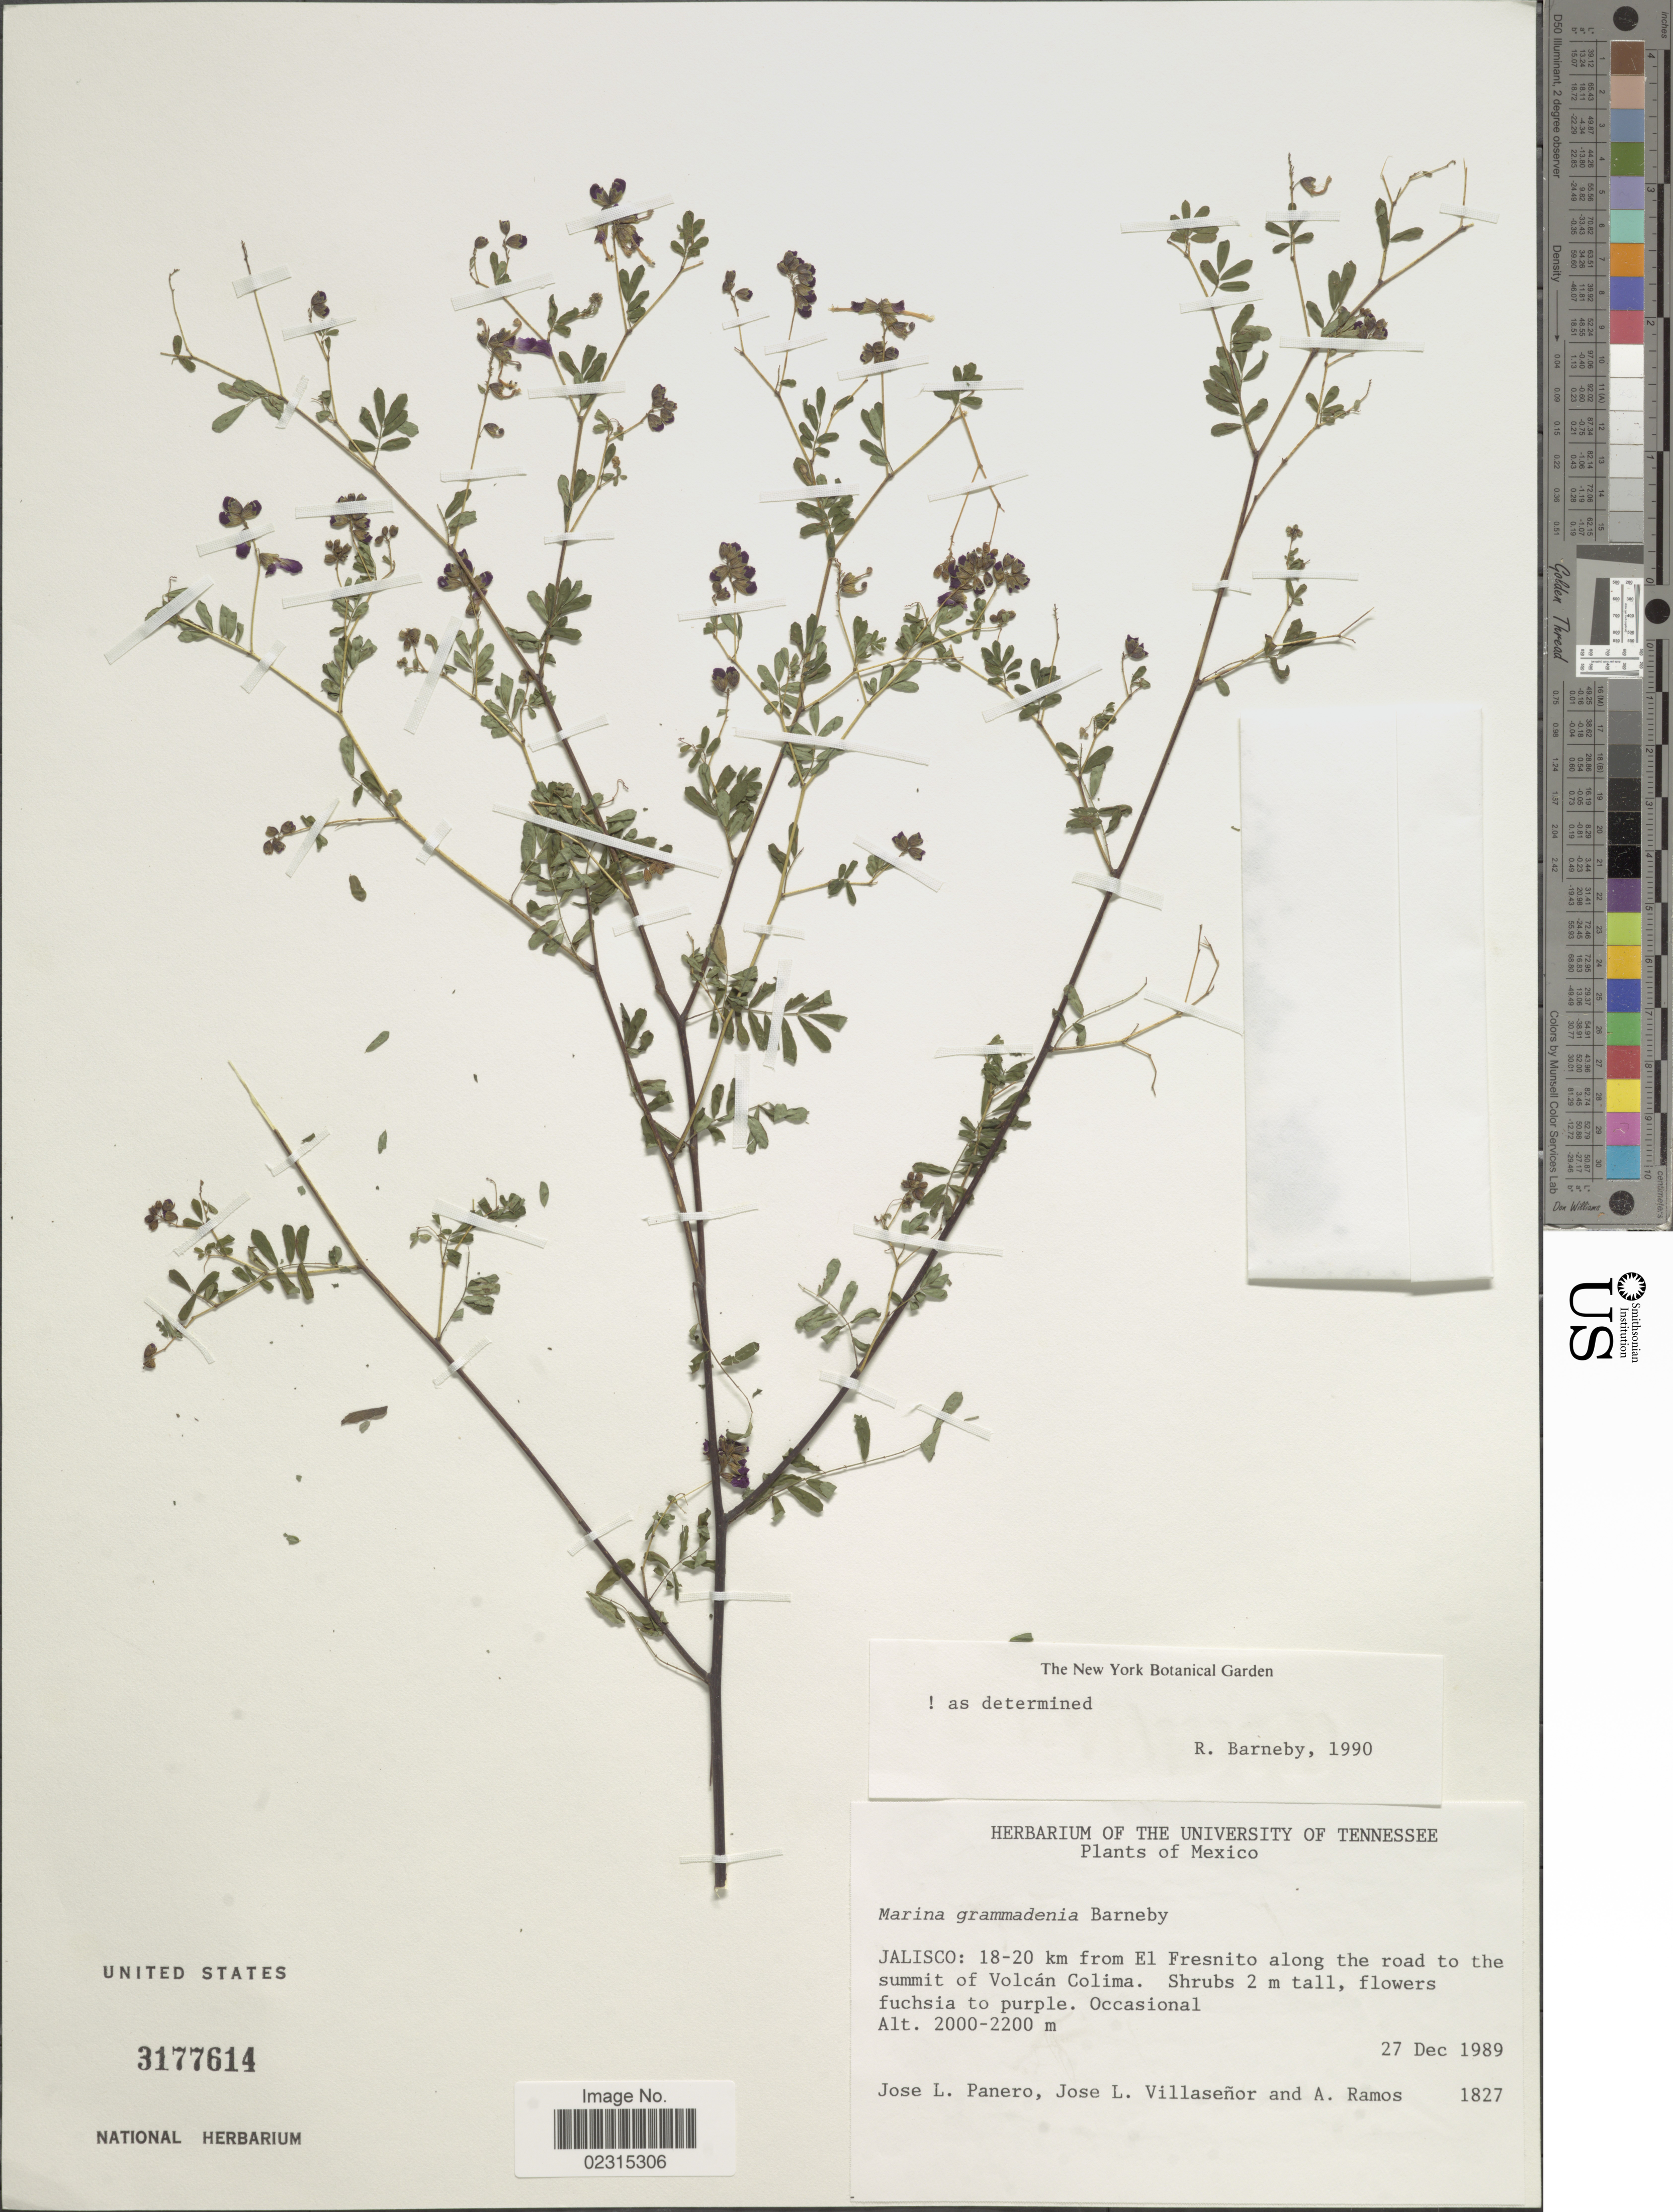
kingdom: Plantae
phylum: Tracheophyta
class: Magnoliopsida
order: Fabales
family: Fabaceae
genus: Marina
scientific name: Marina grammadenia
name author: Barneby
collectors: J. L. Panero, J. Villaseñor R. & A. Ramos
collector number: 1827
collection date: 1989-12-27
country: Mexico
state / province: Jalisco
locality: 18-20 k from El Fresnito along the road to the summit of Volcán Colima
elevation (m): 2000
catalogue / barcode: US 3177614